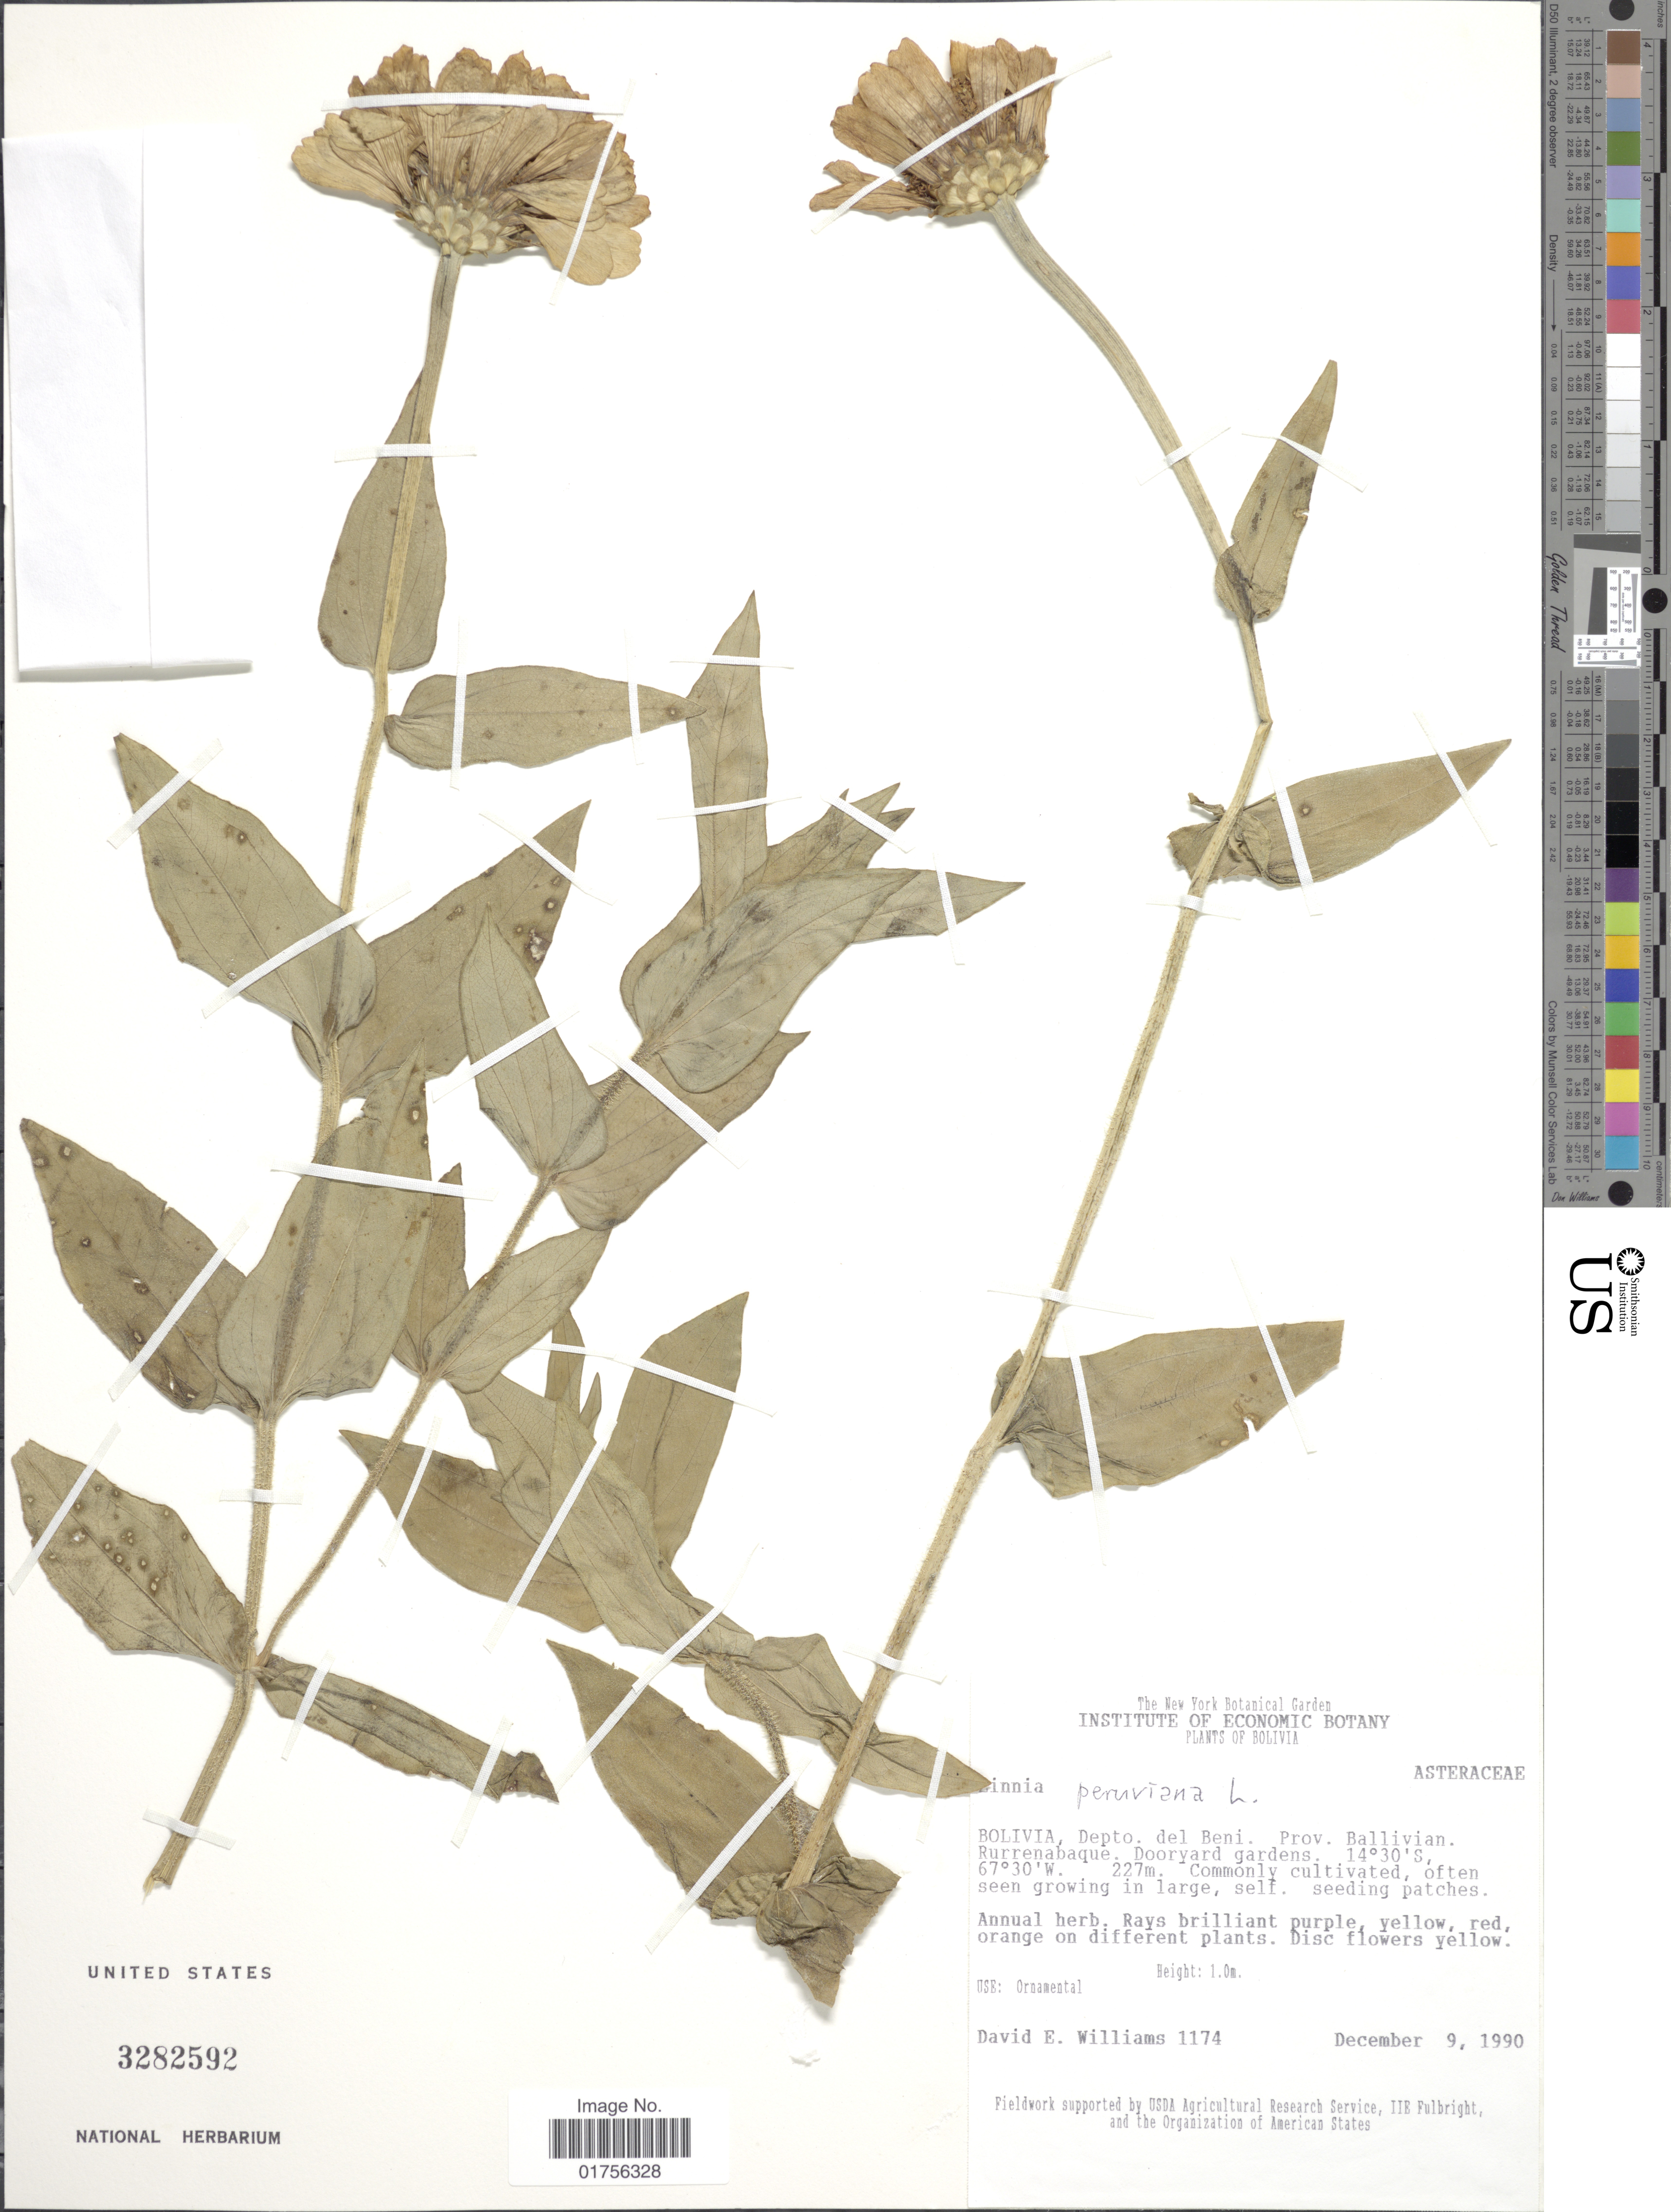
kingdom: Plantae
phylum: Tracheophyta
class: Magnoliopsida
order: Asterales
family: Asteraceae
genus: Zinnia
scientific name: Zinnia peruviana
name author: (L.) L.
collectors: D. E. Williams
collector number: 1174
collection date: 1990-12-09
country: Bolivia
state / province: Beni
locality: Bolivia, Depto. del Beni, Prov. Ballivian, Rurrenabaque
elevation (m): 227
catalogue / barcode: US 3282592